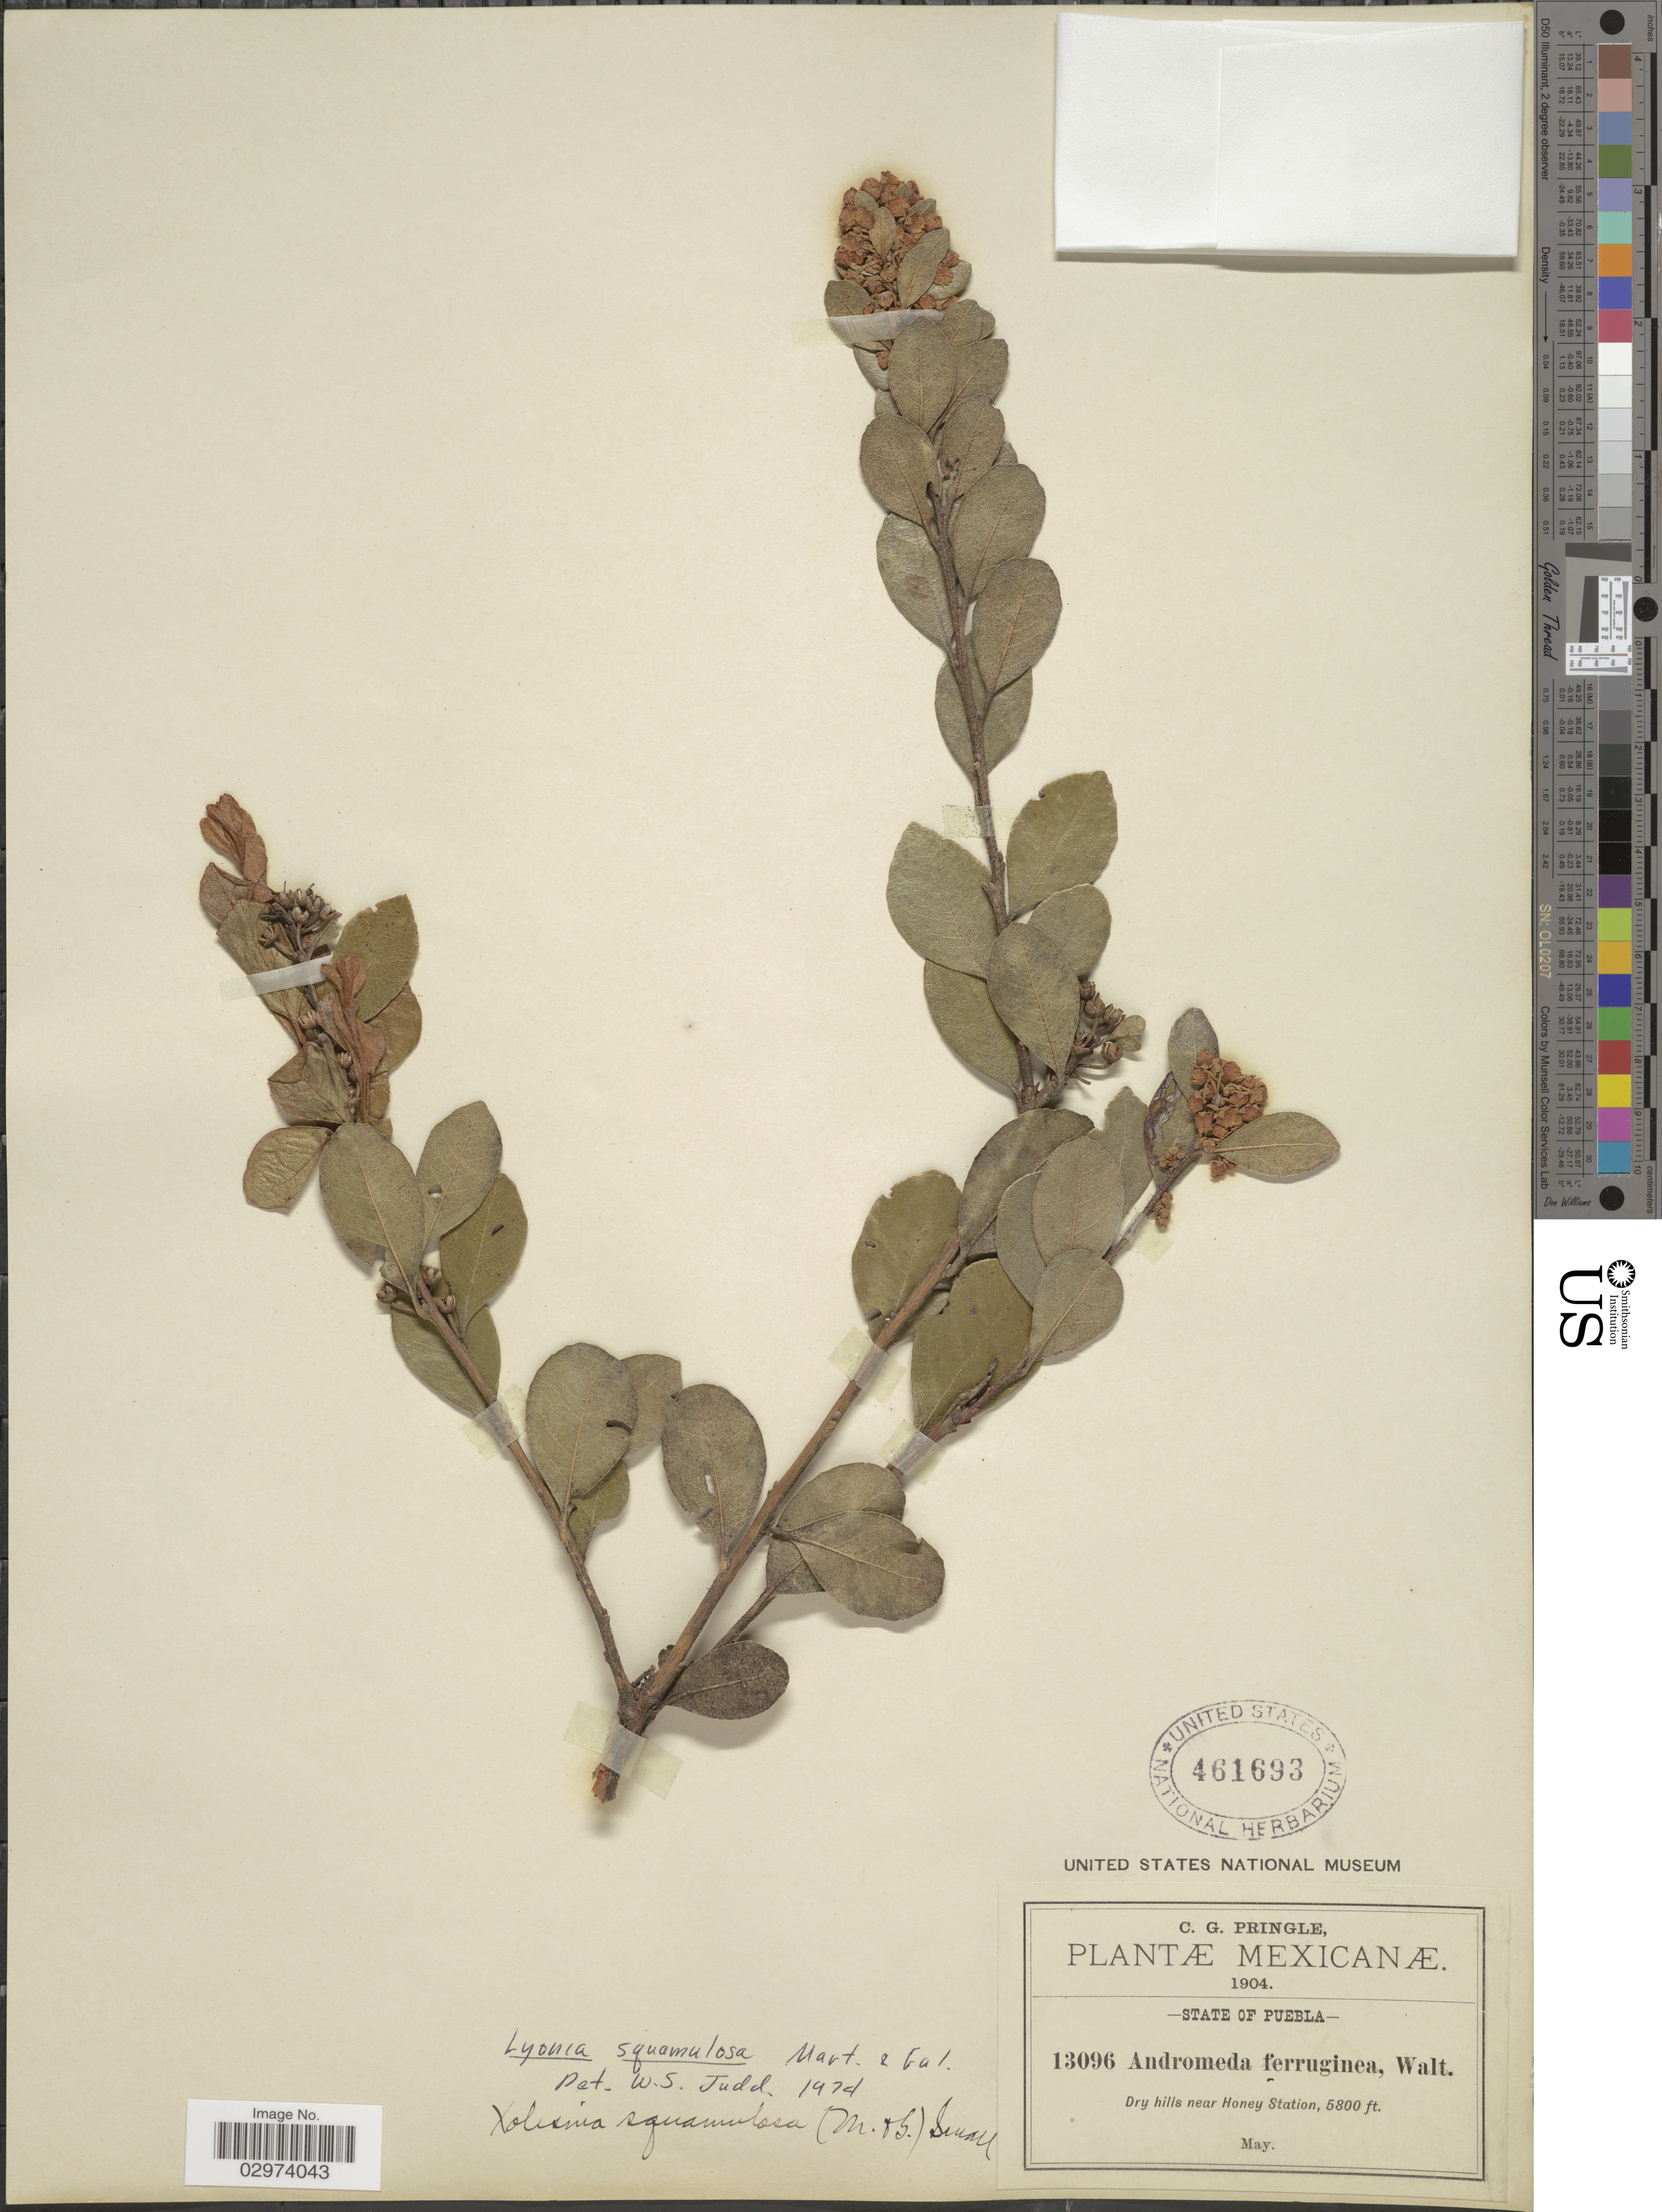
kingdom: Plantae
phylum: Tracheophyta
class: Magnoliopsida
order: Ericales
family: Ericaceae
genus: Lyonia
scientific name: Lyonia squamulosa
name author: M. Martens & Galeotti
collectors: C. G. Pringle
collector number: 13096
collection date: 1904-05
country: Mexico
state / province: Puebla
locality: State of Puebla. Dry hills near Honey Station.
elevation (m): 1768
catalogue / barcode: US 461693